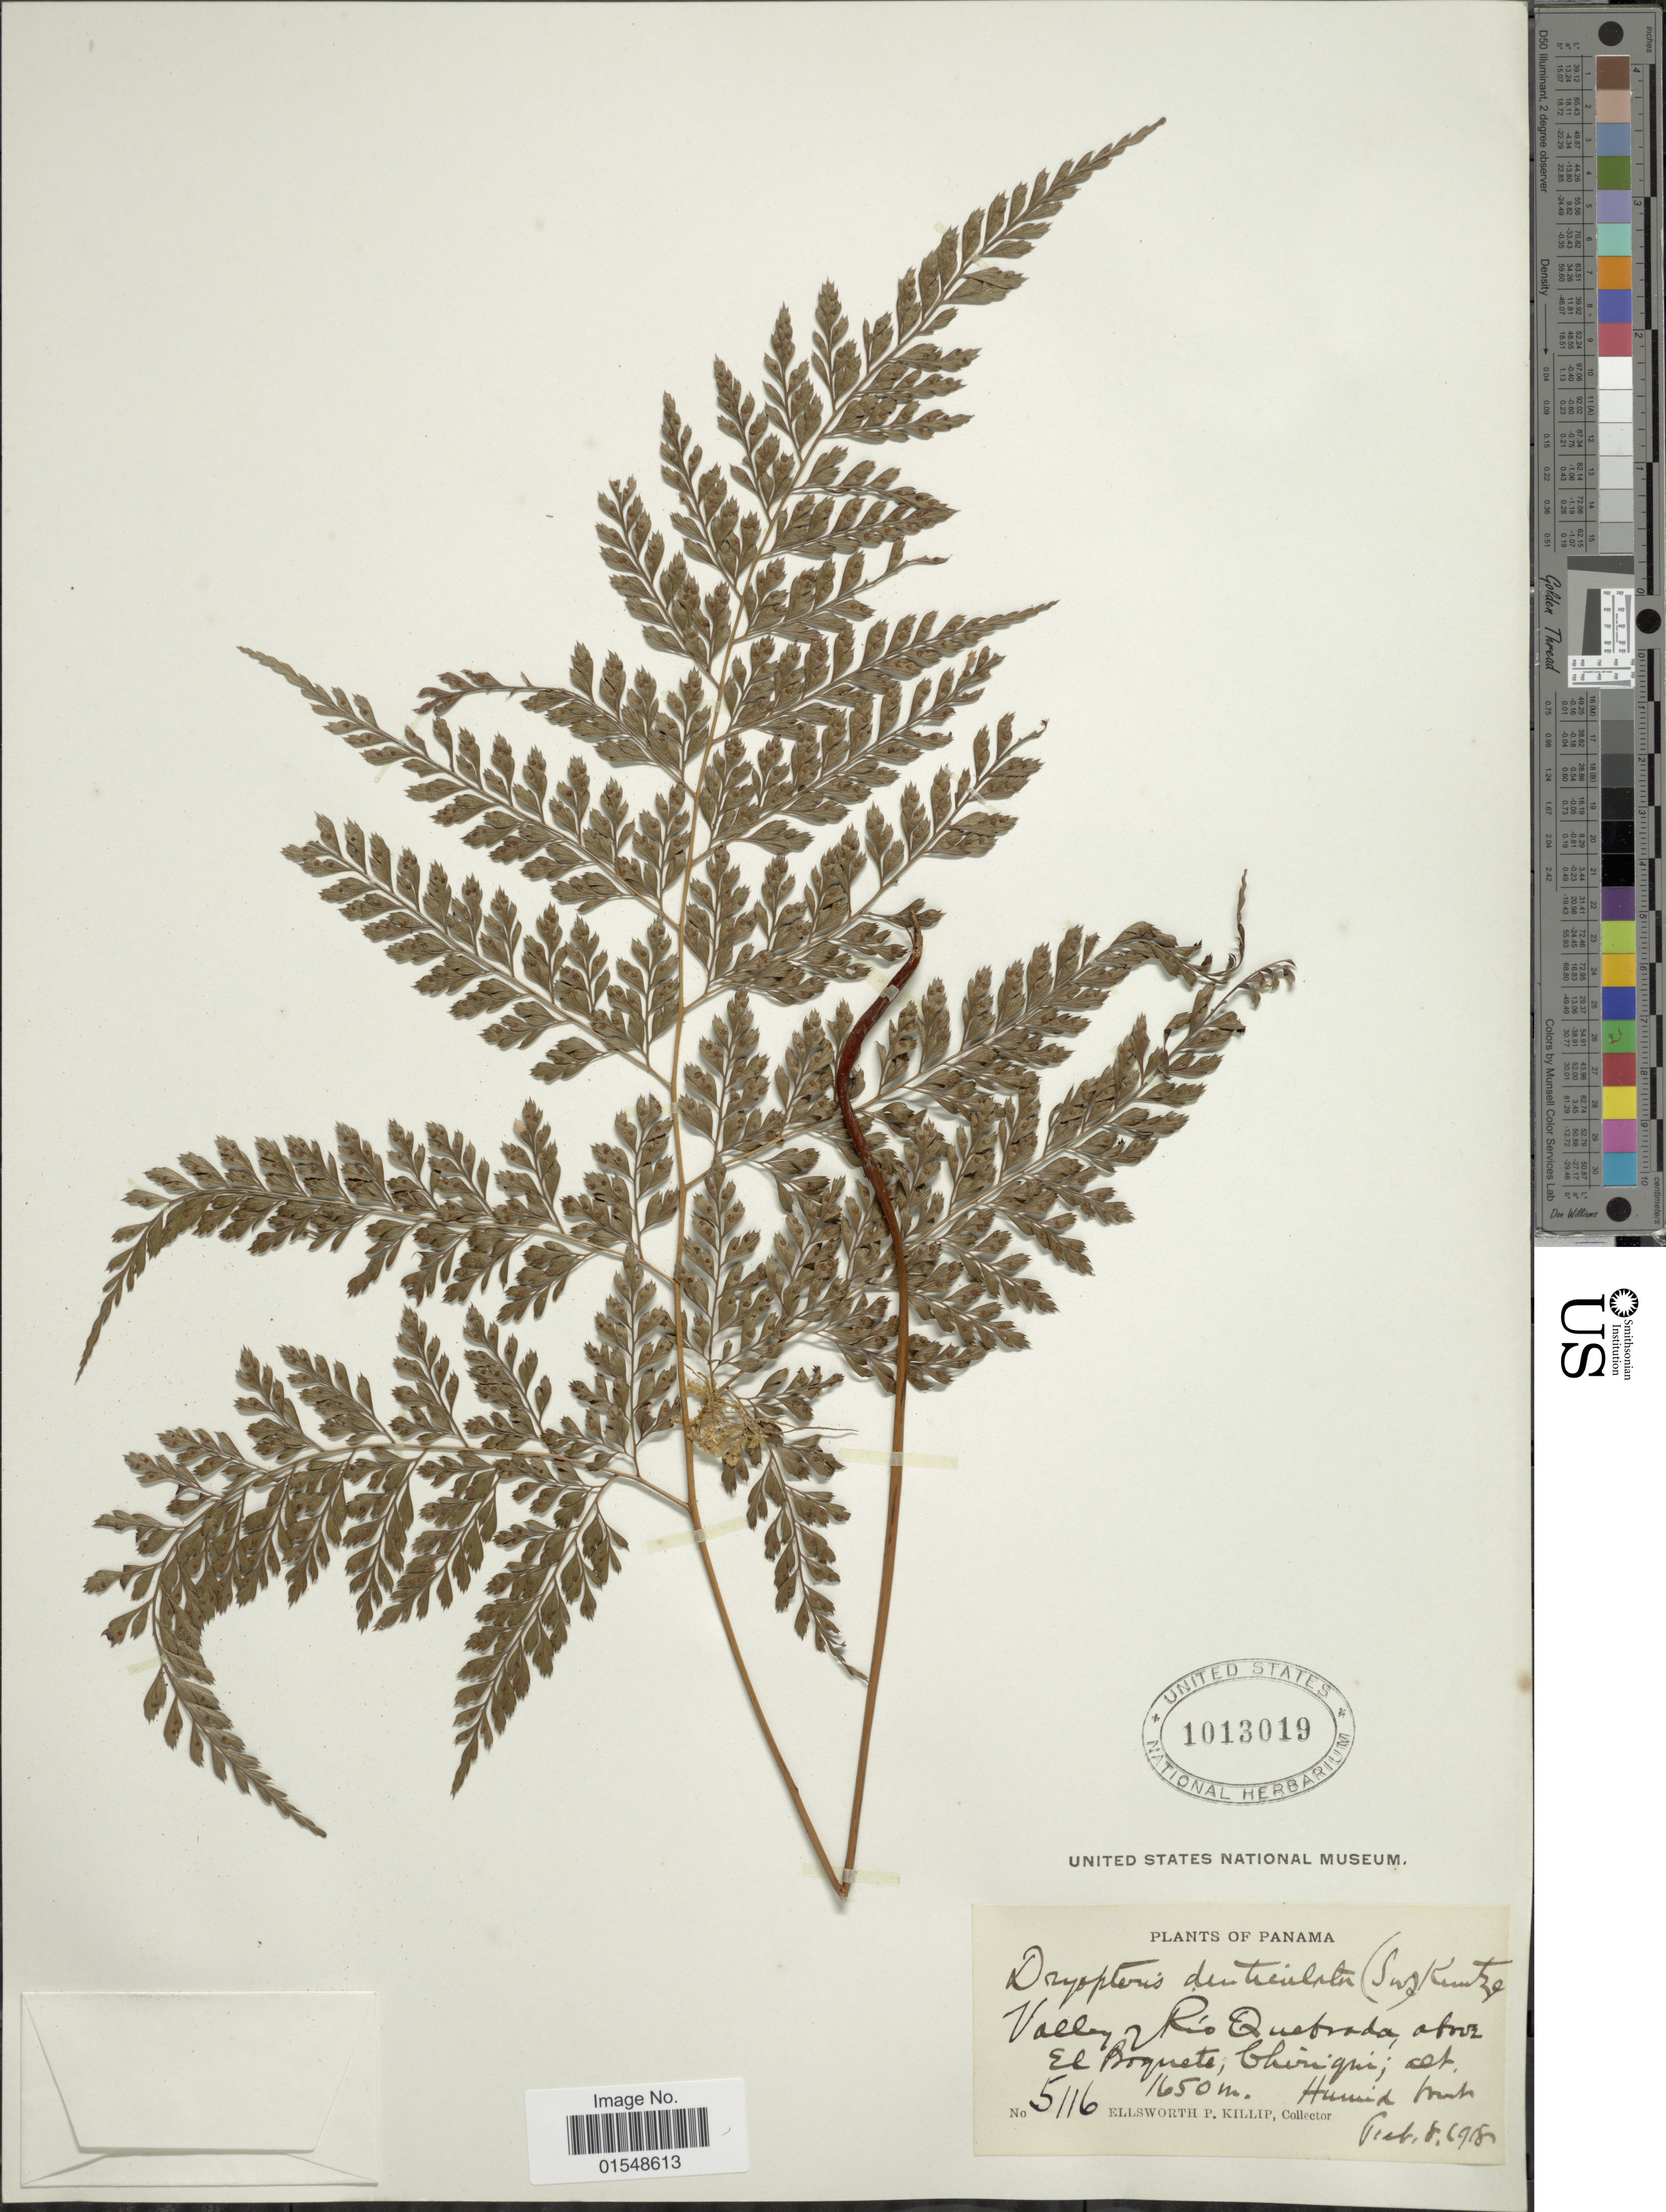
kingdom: Plantae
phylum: Tracheophyta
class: Polypodiopsida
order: Polypodiales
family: Dryopteridaceae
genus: Arachniodes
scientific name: Arachniodes denticulata var. jucunda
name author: (Fée) Lellinger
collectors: E. P. Killip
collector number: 5116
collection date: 1918-02-08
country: Panama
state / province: Chiriqui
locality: Valley of Río Quebrada, above El Boqueta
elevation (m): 1650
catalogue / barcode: US 1013019